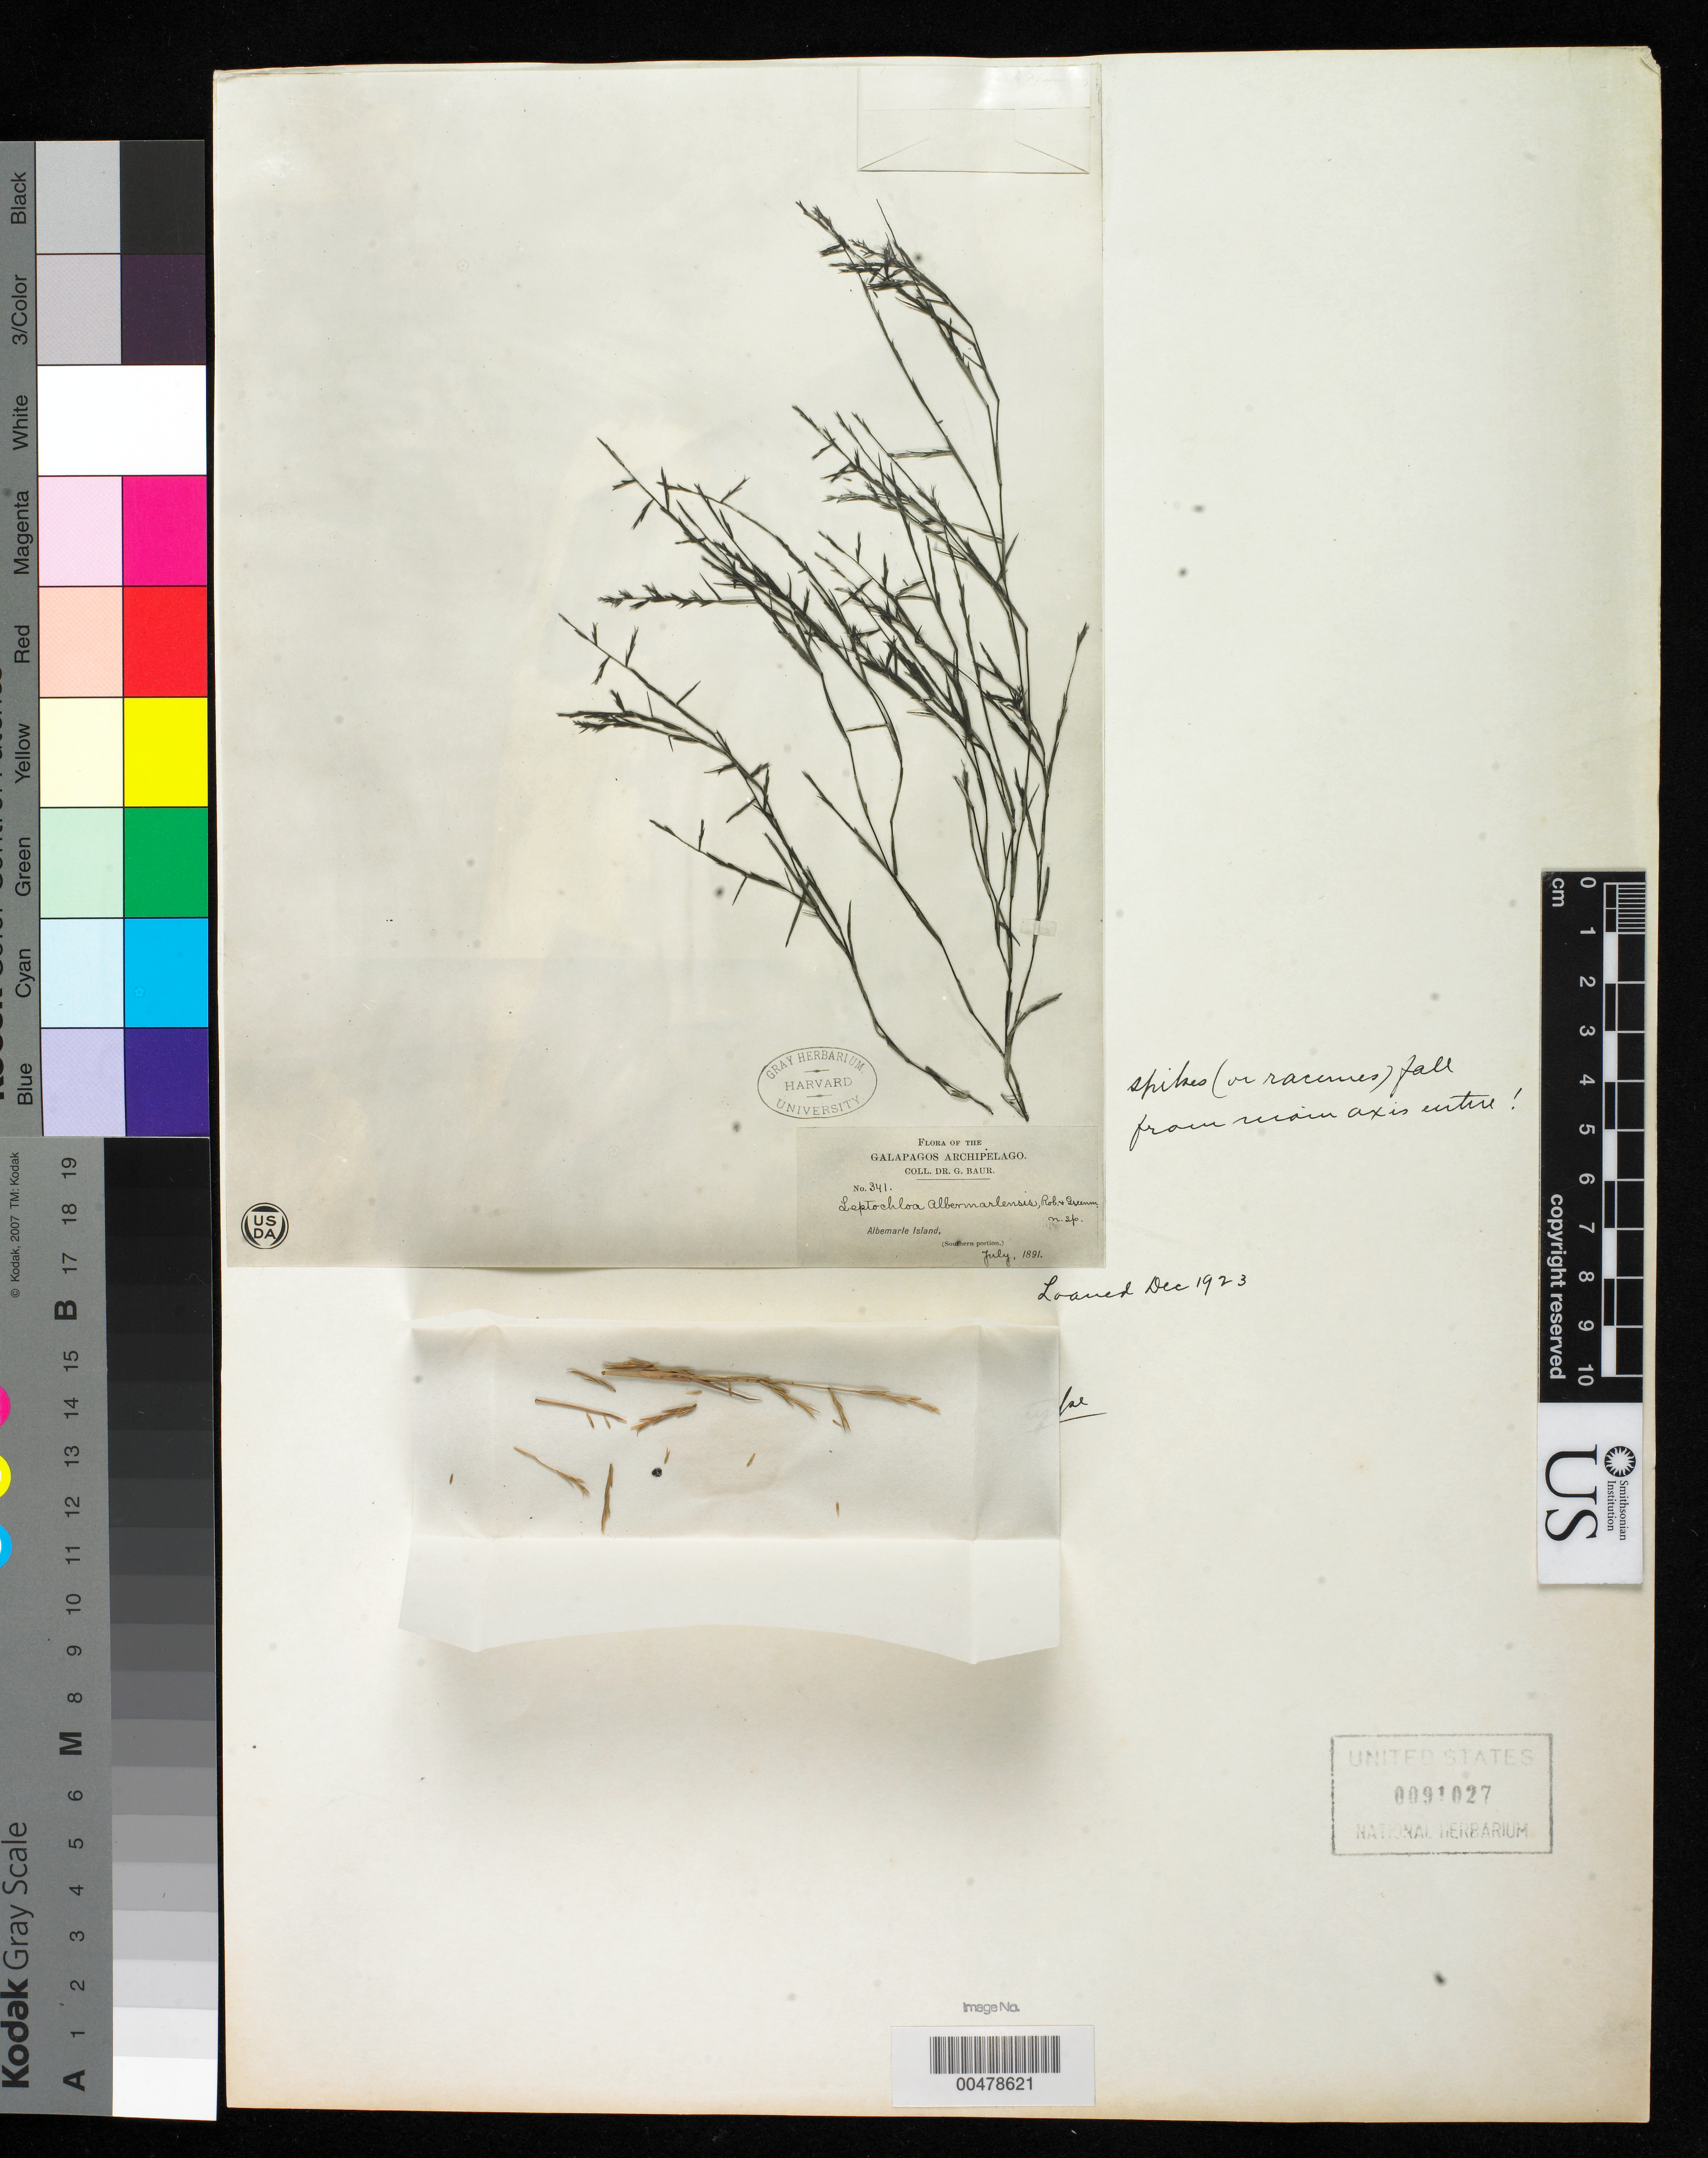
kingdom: Plantae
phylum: Tracheophyta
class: Liliopsida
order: Poales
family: Poaceae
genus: Leptochloa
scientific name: Leptochloa albemarlensis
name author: B.L. Rob. & Greenm.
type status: Type Fragment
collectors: G. Baur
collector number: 341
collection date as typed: Jul 1891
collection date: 1891-07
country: Ecuador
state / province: Colón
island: Isabela [Albemarle]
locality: Southern portion of Island [Albemarle I.]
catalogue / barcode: US 91027